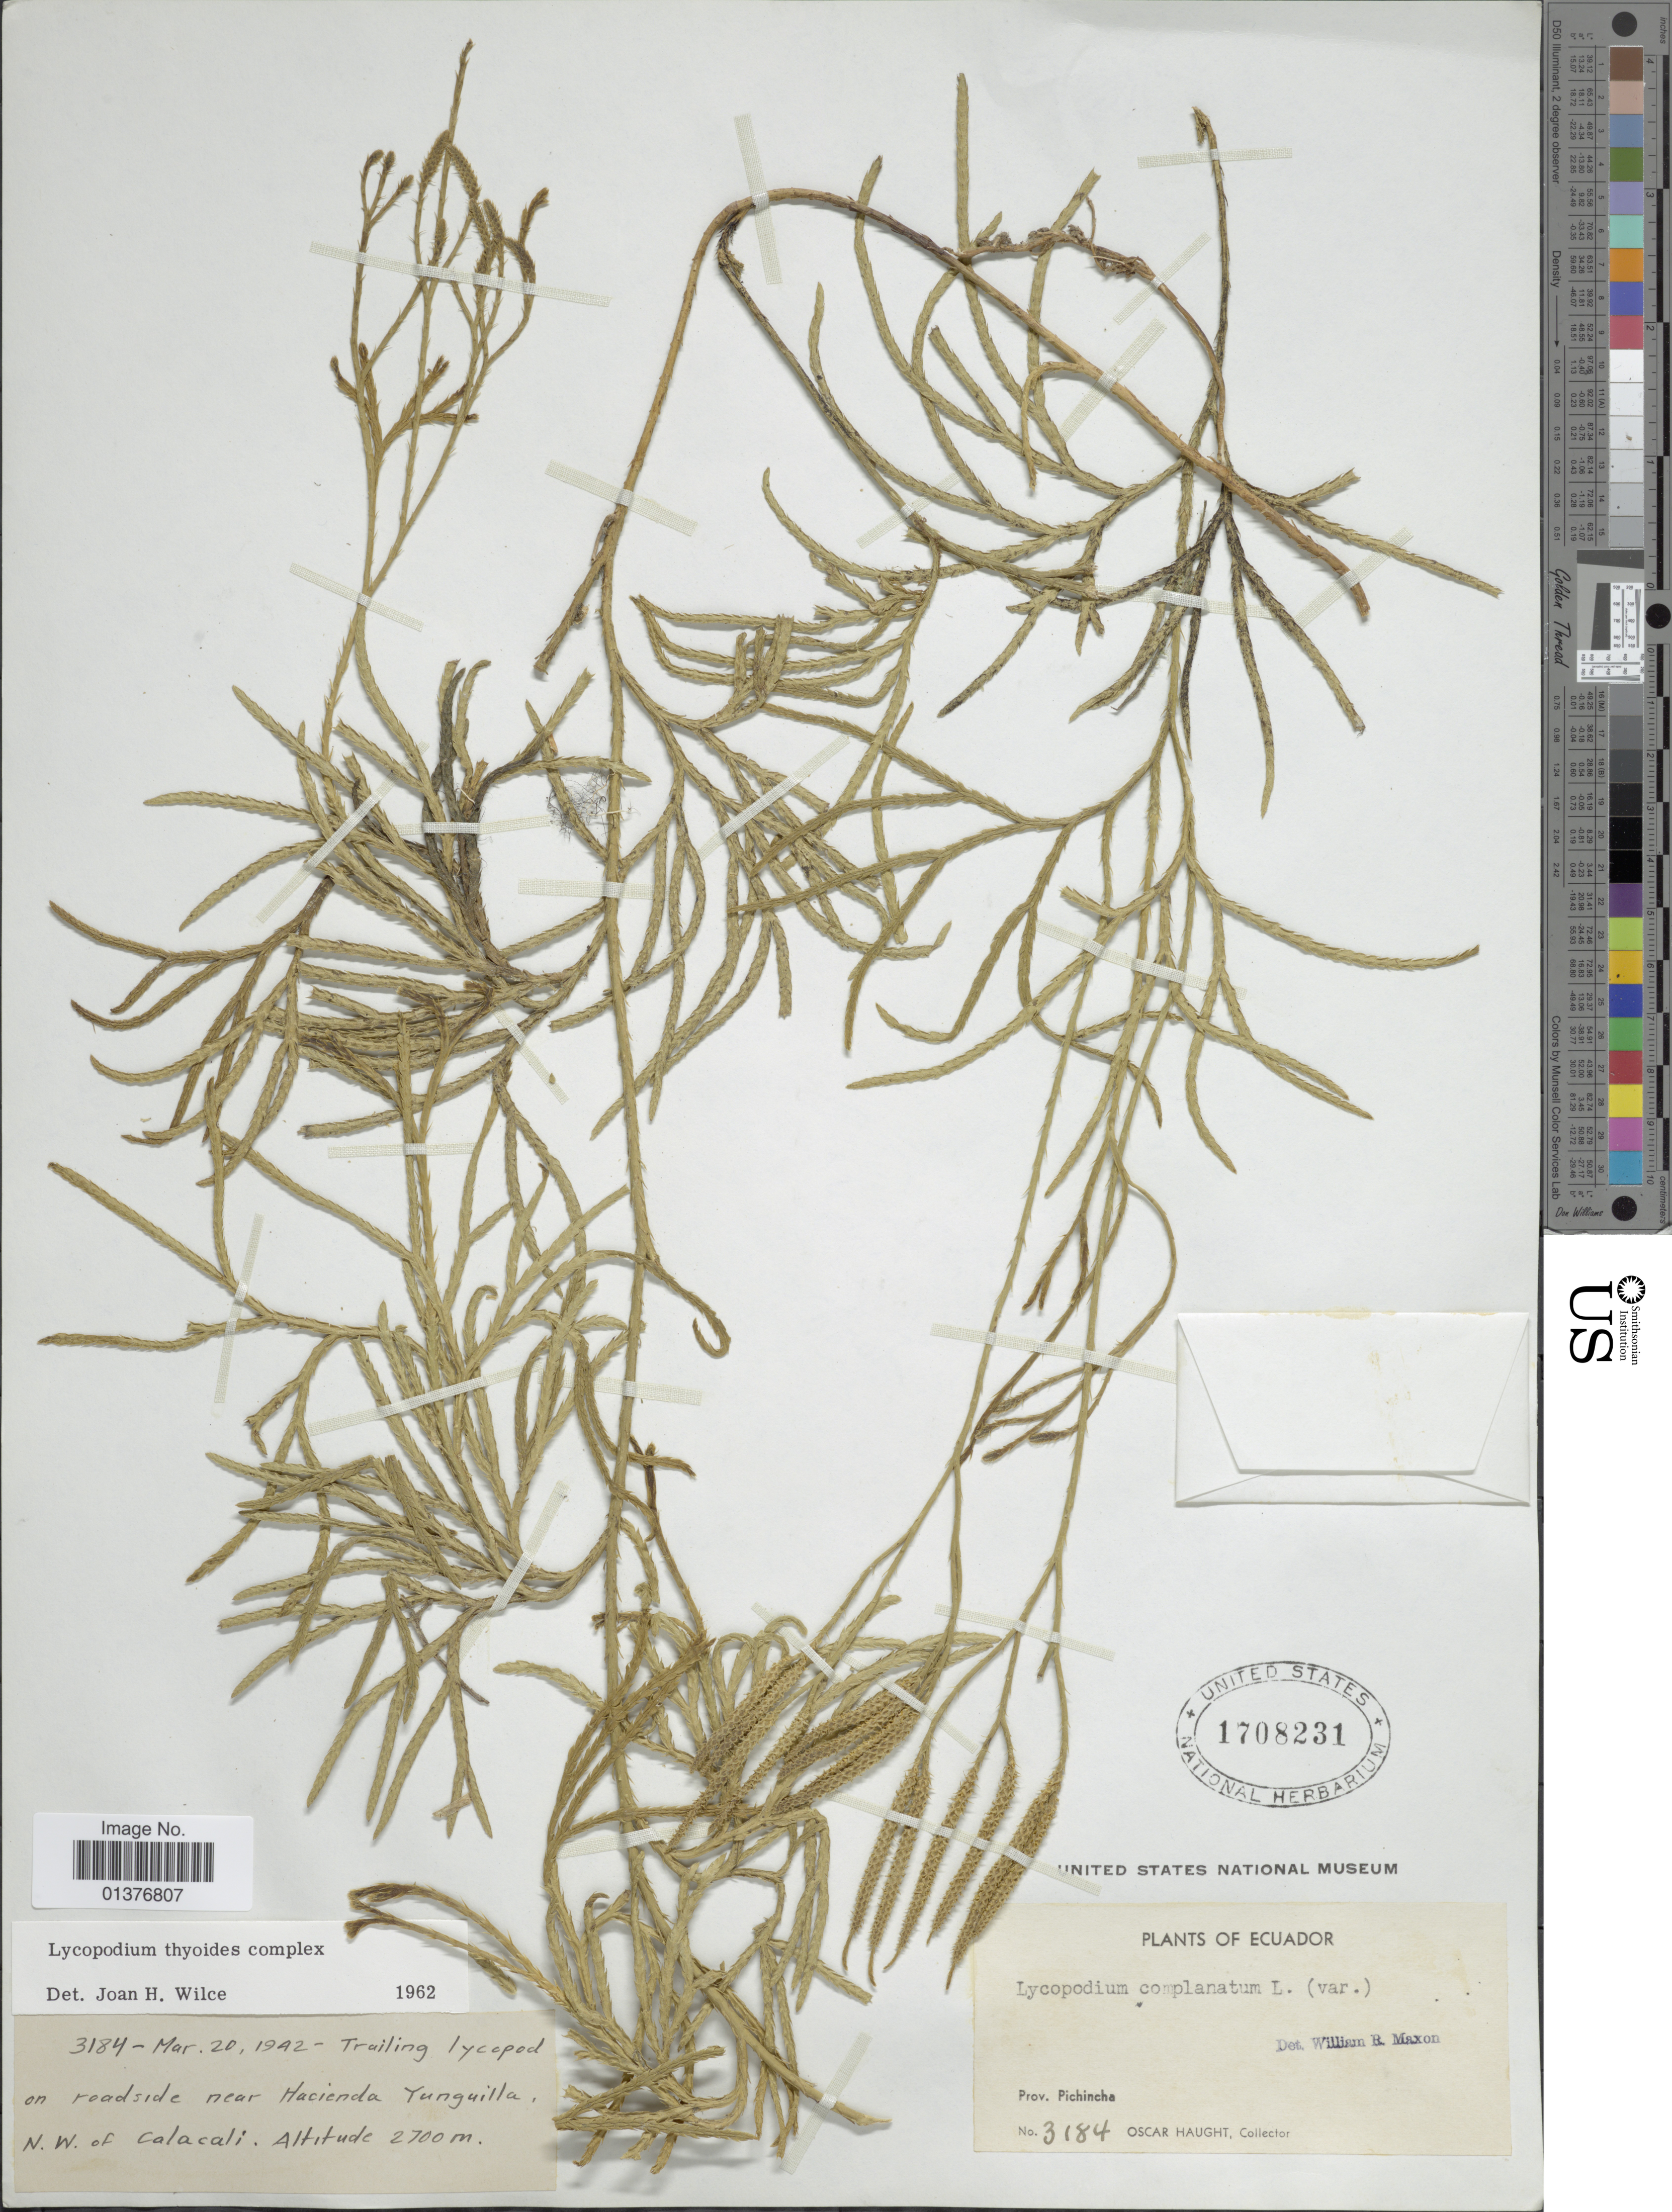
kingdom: Plantae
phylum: Tracheophyta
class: Lycopodiopsida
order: Lycopodiales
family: Lycopodiaceae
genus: Diphasiastrum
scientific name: Diphasiastrum thyoides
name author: (Humb. & Bonpl. ex Willd.) Holub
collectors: O. L. Haught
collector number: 3184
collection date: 1942-03-20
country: Ecuador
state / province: Pichincha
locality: Trailing lycopod on roadside near Hacienda Yunguilla N.W. of Calacali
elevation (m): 2700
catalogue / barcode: US 1708231